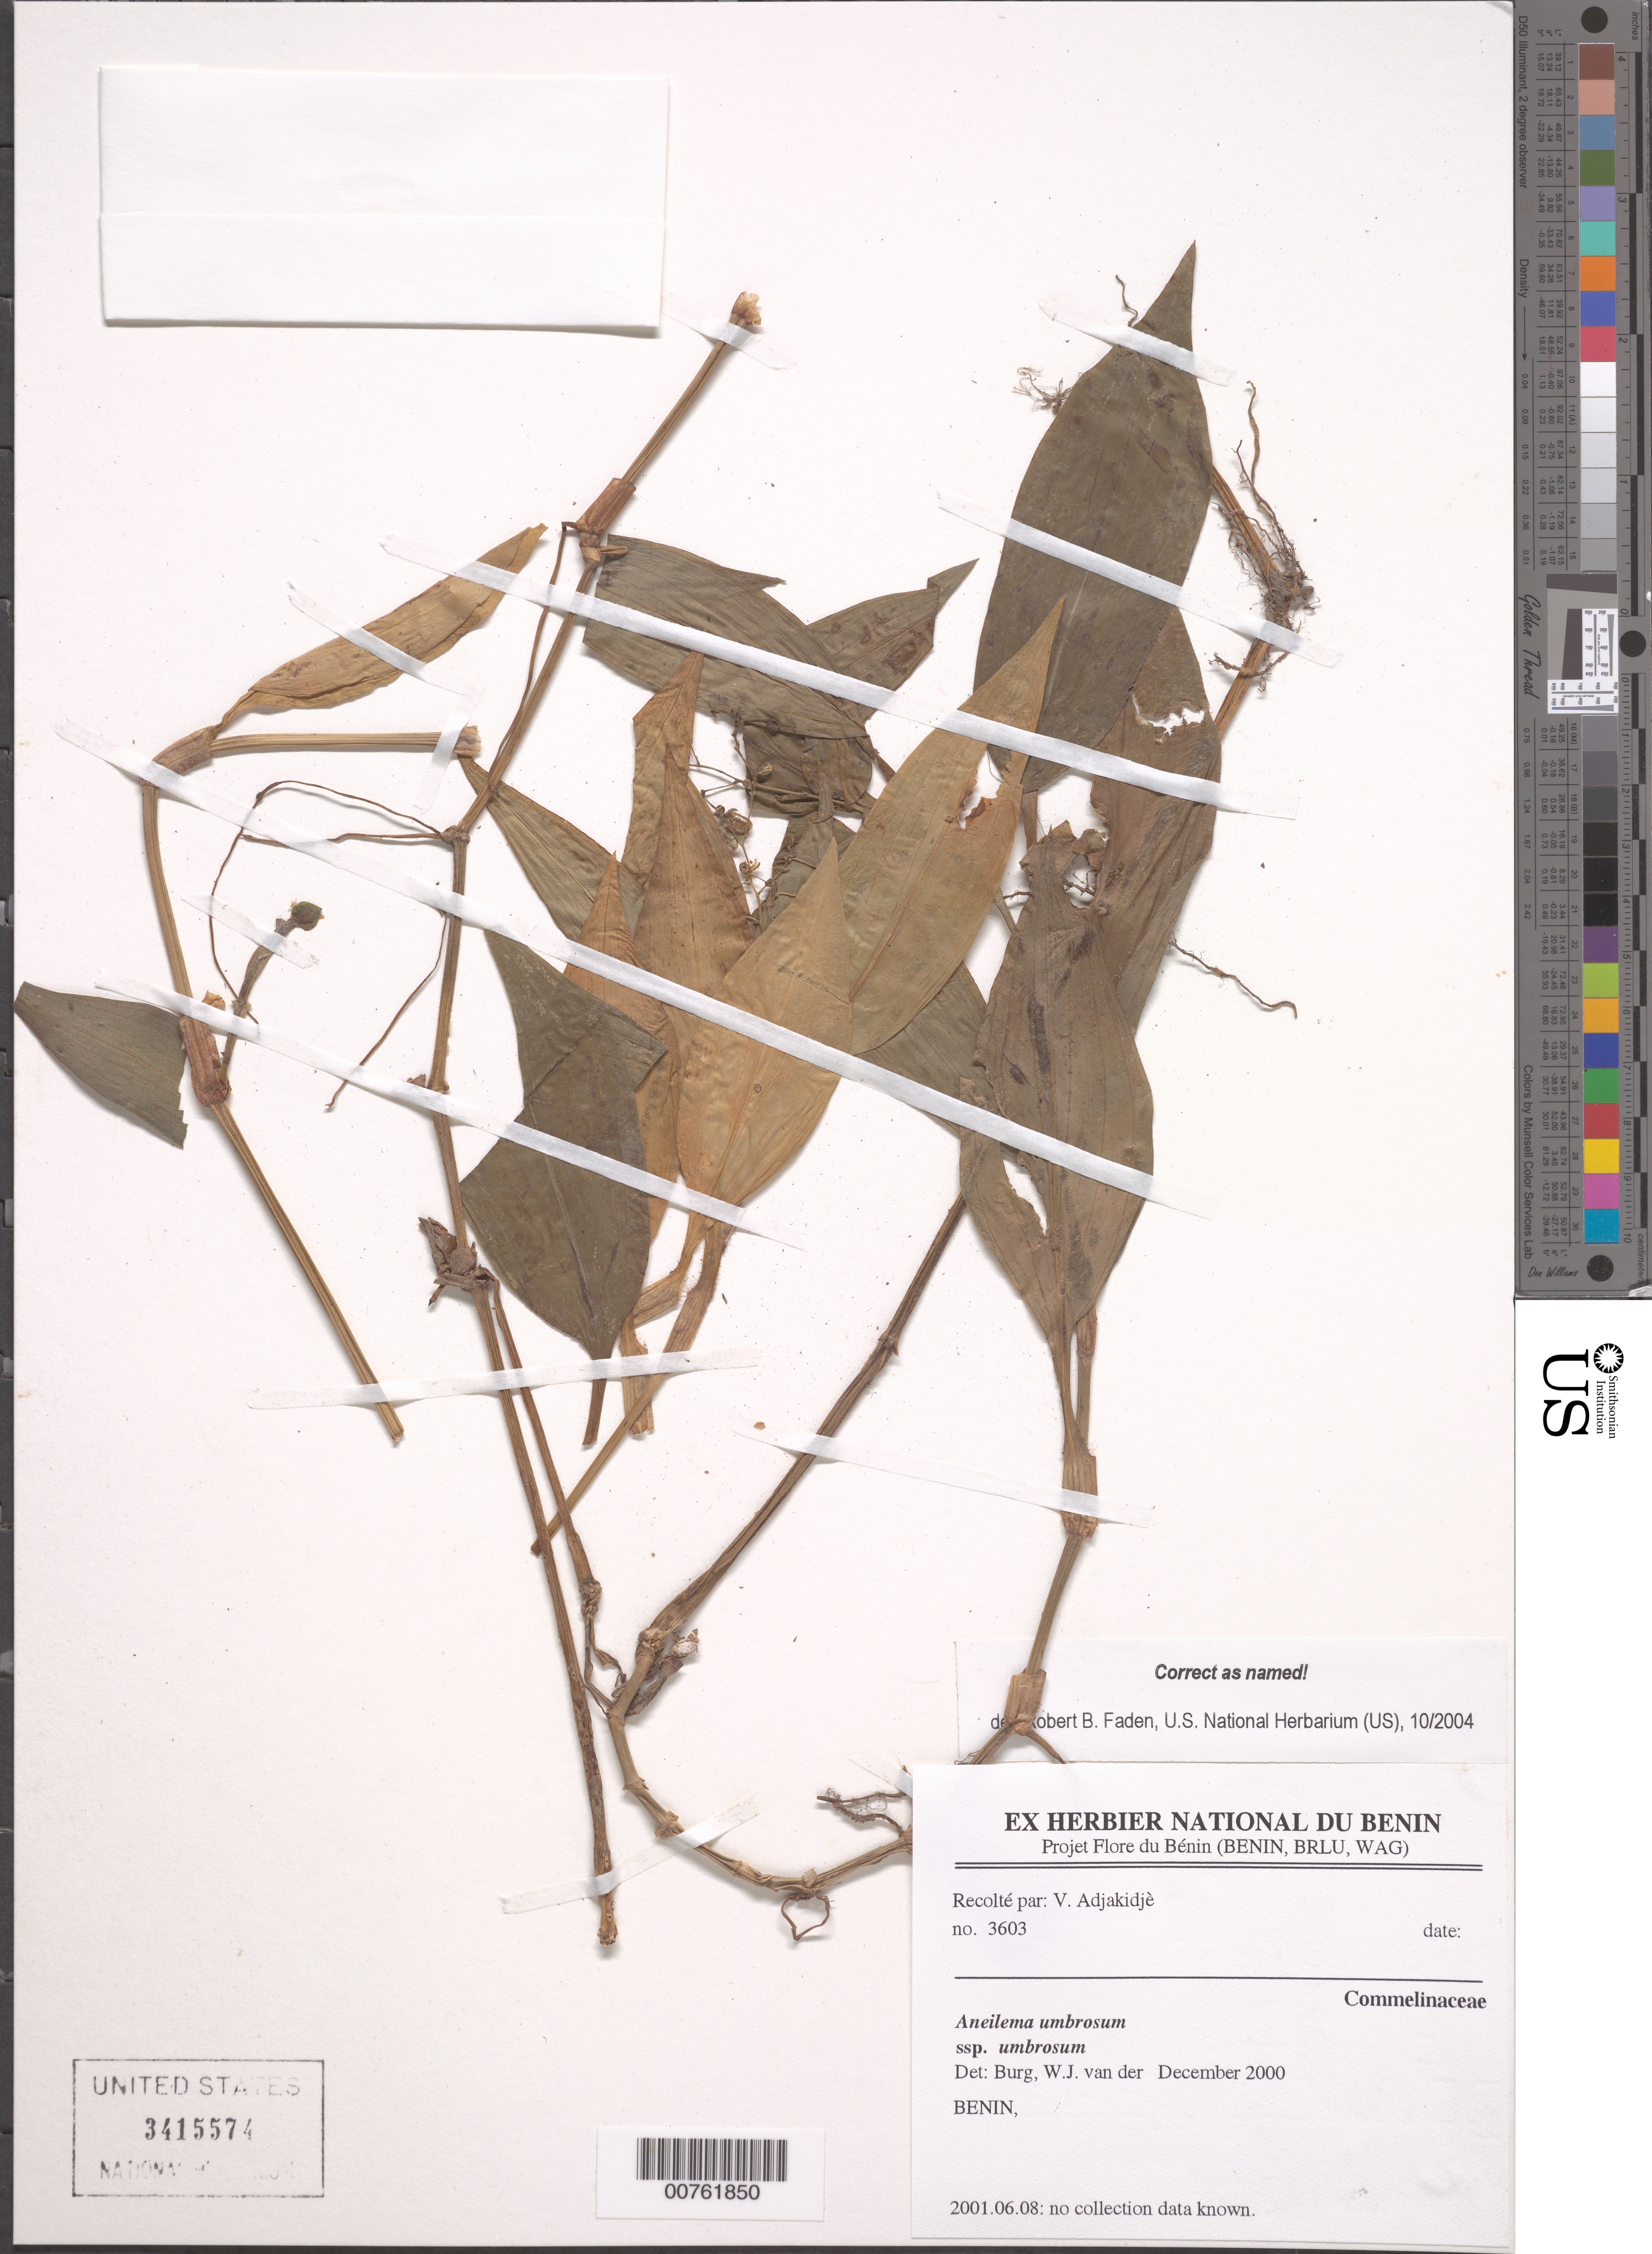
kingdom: Plantae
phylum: Tracheophyta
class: Liliopsida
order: Commelinales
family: Commelinaceae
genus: Aneilema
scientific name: Aneilema umbrosum subsp. umbrosum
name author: (Vahl) Kunth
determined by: Faden, Robert B., (US), Smithsonian Institution - National Museum of Natural History (UNITED STATES)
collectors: V. Adjakidjè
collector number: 3603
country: Benin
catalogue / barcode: US 3415574